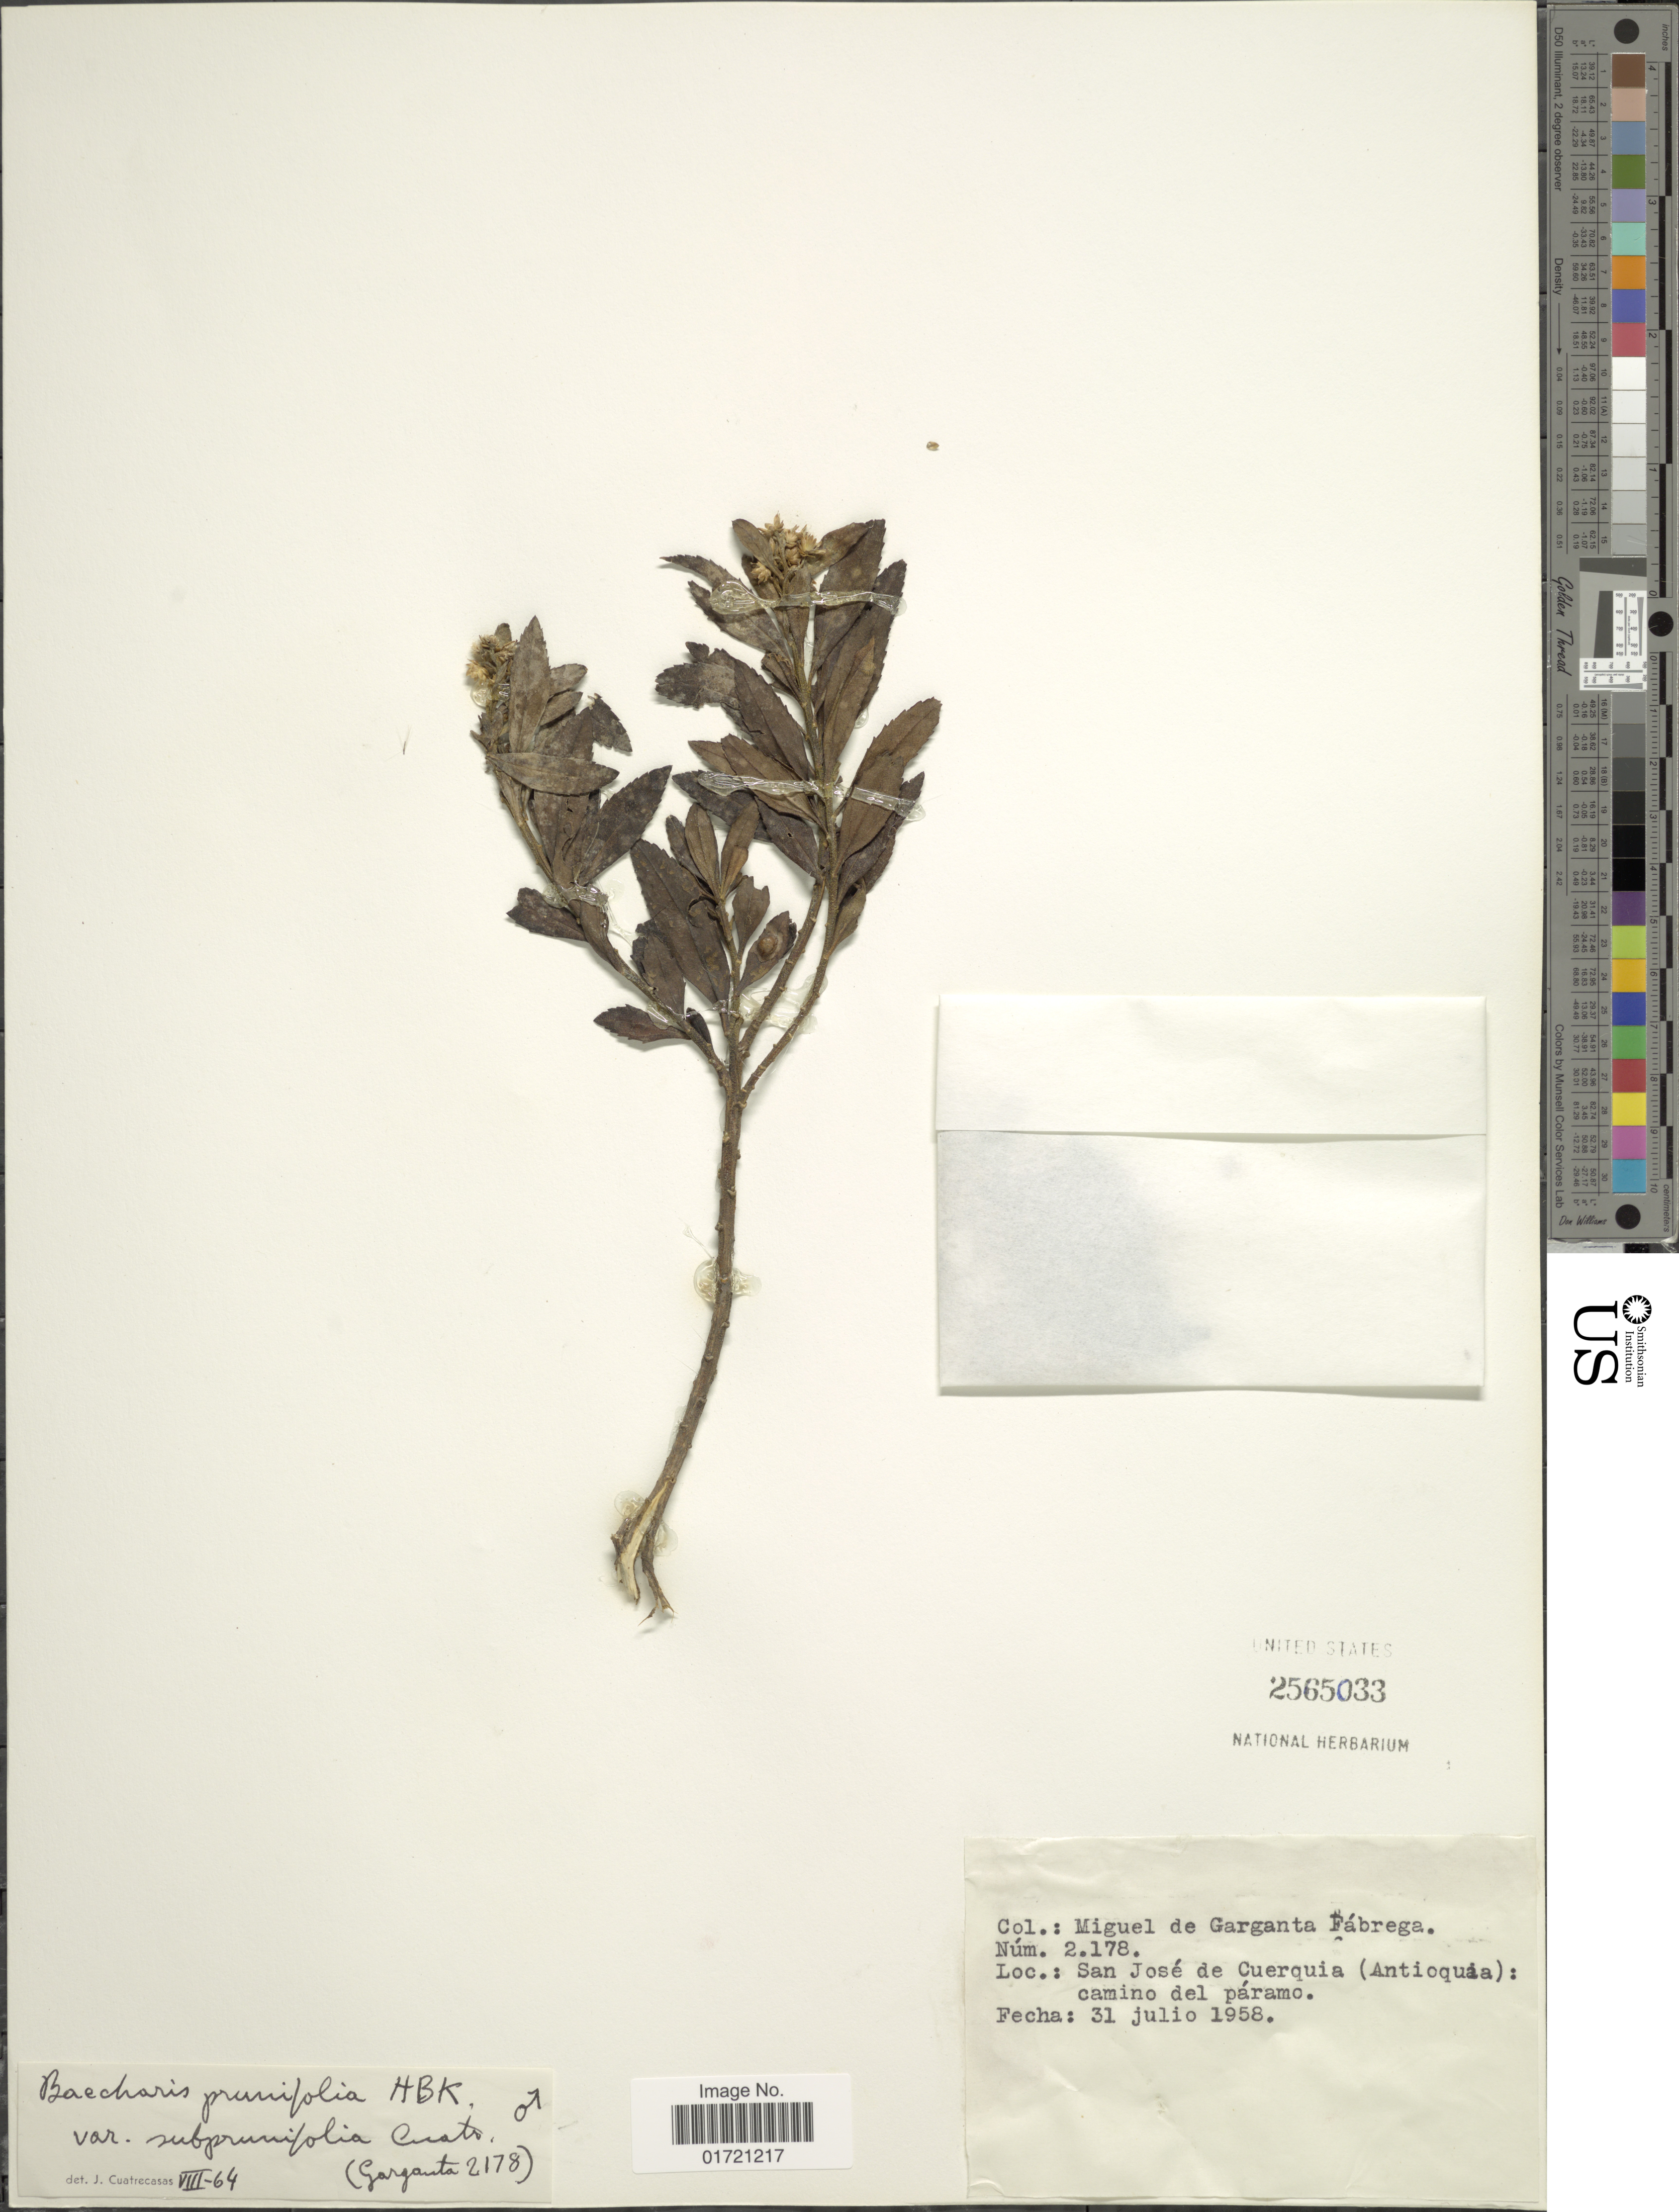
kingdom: Plantae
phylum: Tracheophyta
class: Magnoliopsida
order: Asterales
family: Asteraceae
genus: Baccharis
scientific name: Baccharis prunifolia var. subprunifolia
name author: Cuatrec.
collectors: M. Fabrega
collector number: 2178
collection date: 1958-07-31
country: Colombia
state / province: Antioquia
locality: San José de Cuerquia (Antioquia); camino del páramo.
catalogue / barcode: US 2565033